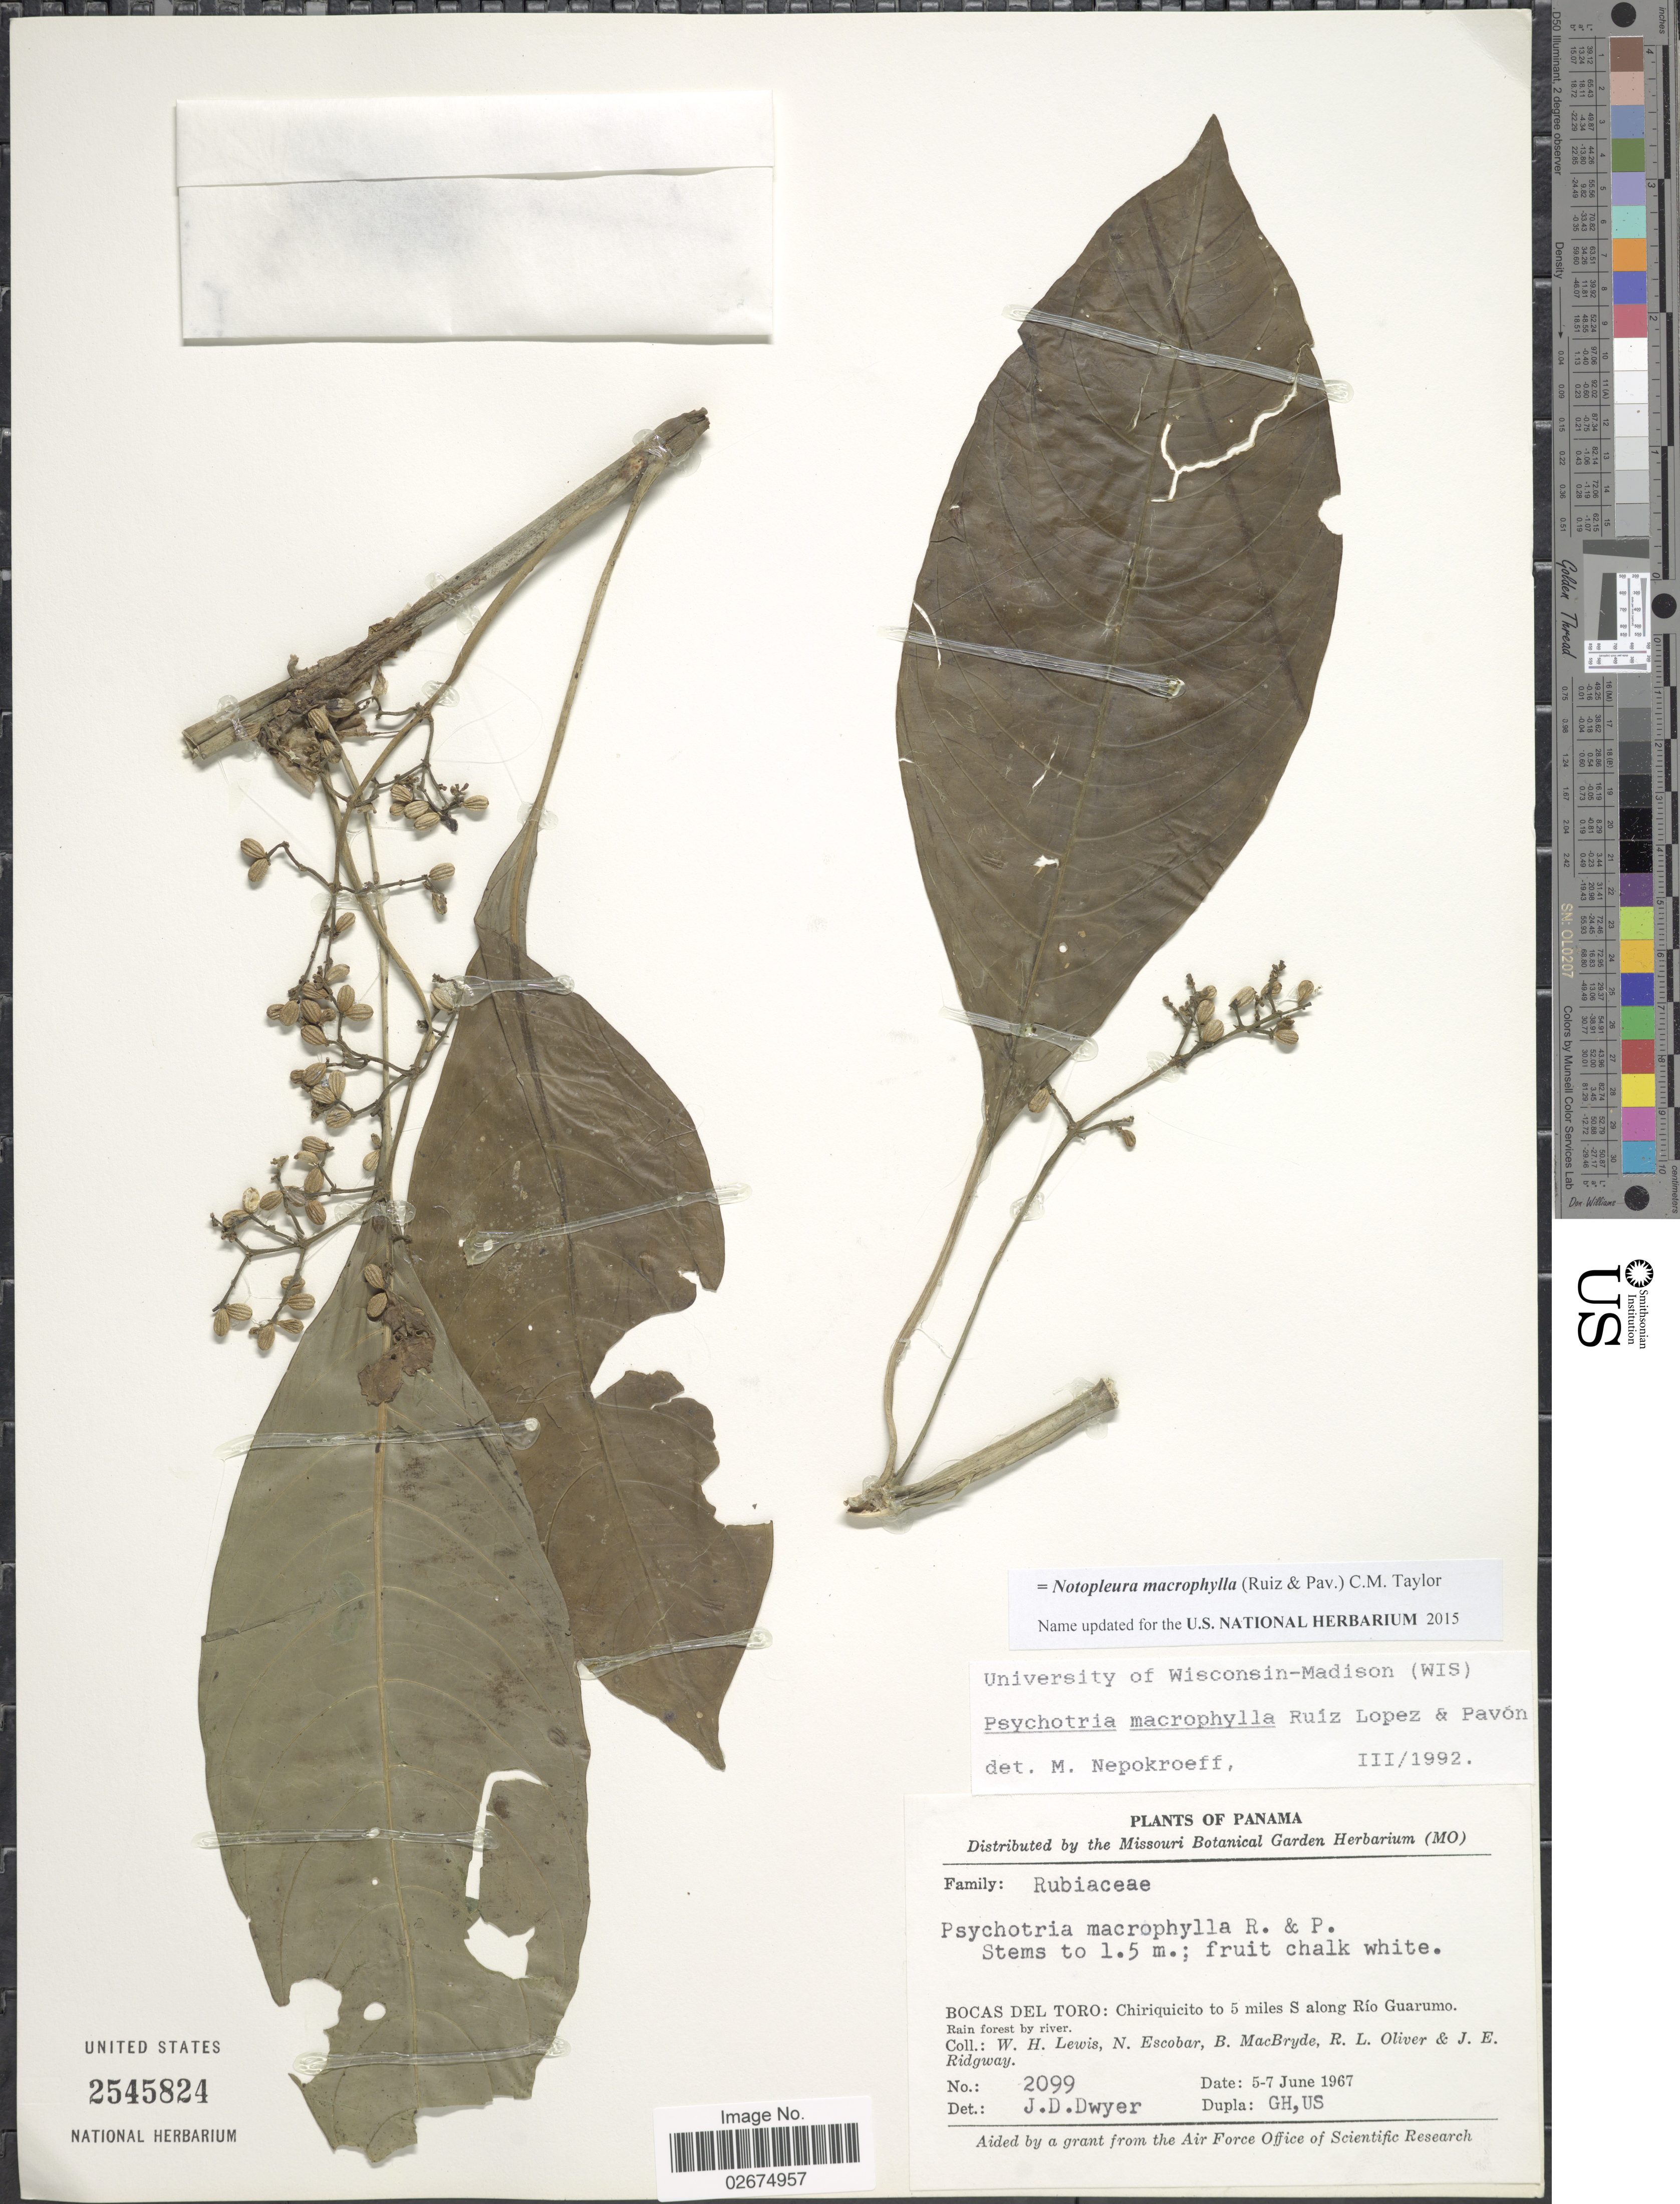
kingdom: Plantae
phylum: Tracheophyta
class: Magnoliopsida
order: Gentianales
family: Rubiaceae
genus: Notopleura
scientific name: Notopleura macrophylla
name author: (Ruiz & Pav.) C.M. Taylor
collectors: W. H. Lewis, N. Escobar, B. MacBryde, R. Oliver & J. Ridgway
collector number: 2099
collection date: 1967-06-05/1967-06-07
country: Panama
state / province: Bocas del Toro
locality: Chiriquicito to 5 miles S along Río Guarumo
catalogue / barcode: US 2545824